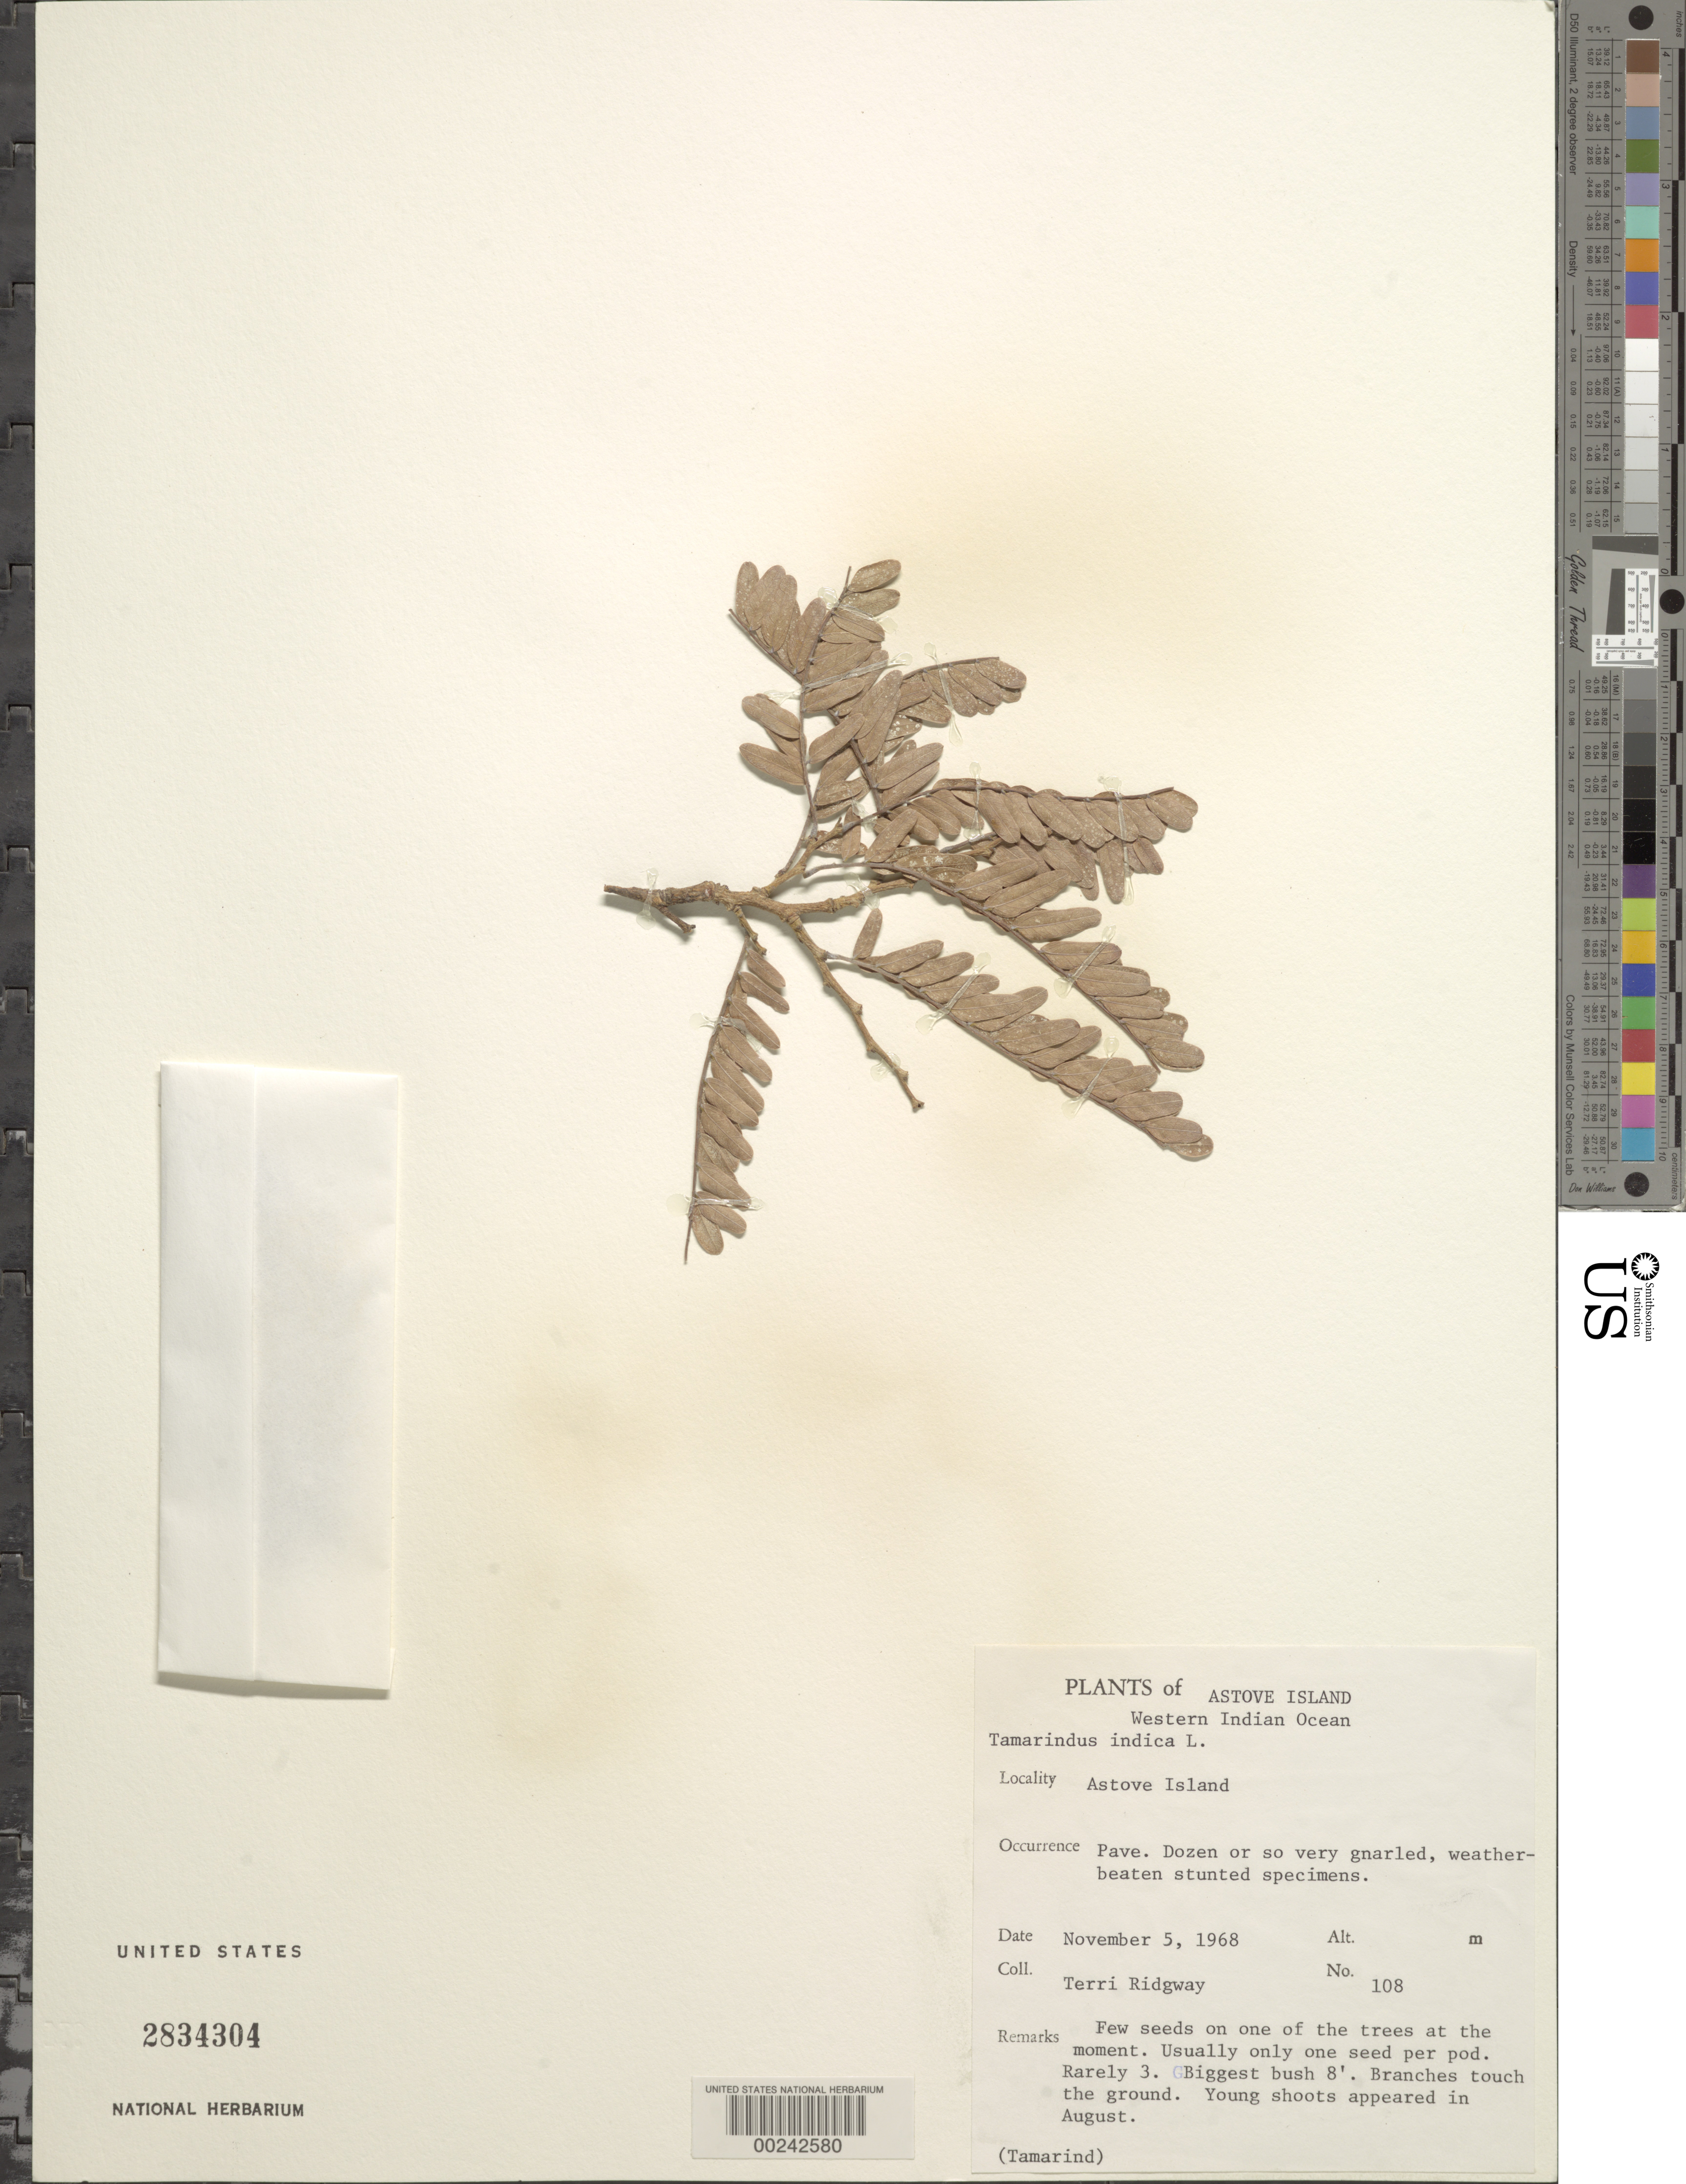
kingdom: Plantae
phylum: Tracheophyta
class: Magnoliopsida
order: Fabales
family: Fabaceae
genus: Tamarindus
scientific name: Tamarindus indica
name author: L.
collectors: T. Ridgway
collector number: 108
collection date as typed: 05 Nov 1968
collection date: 1968-11-05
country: Seychelles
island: Astove Atoll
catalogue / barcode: US 2834304